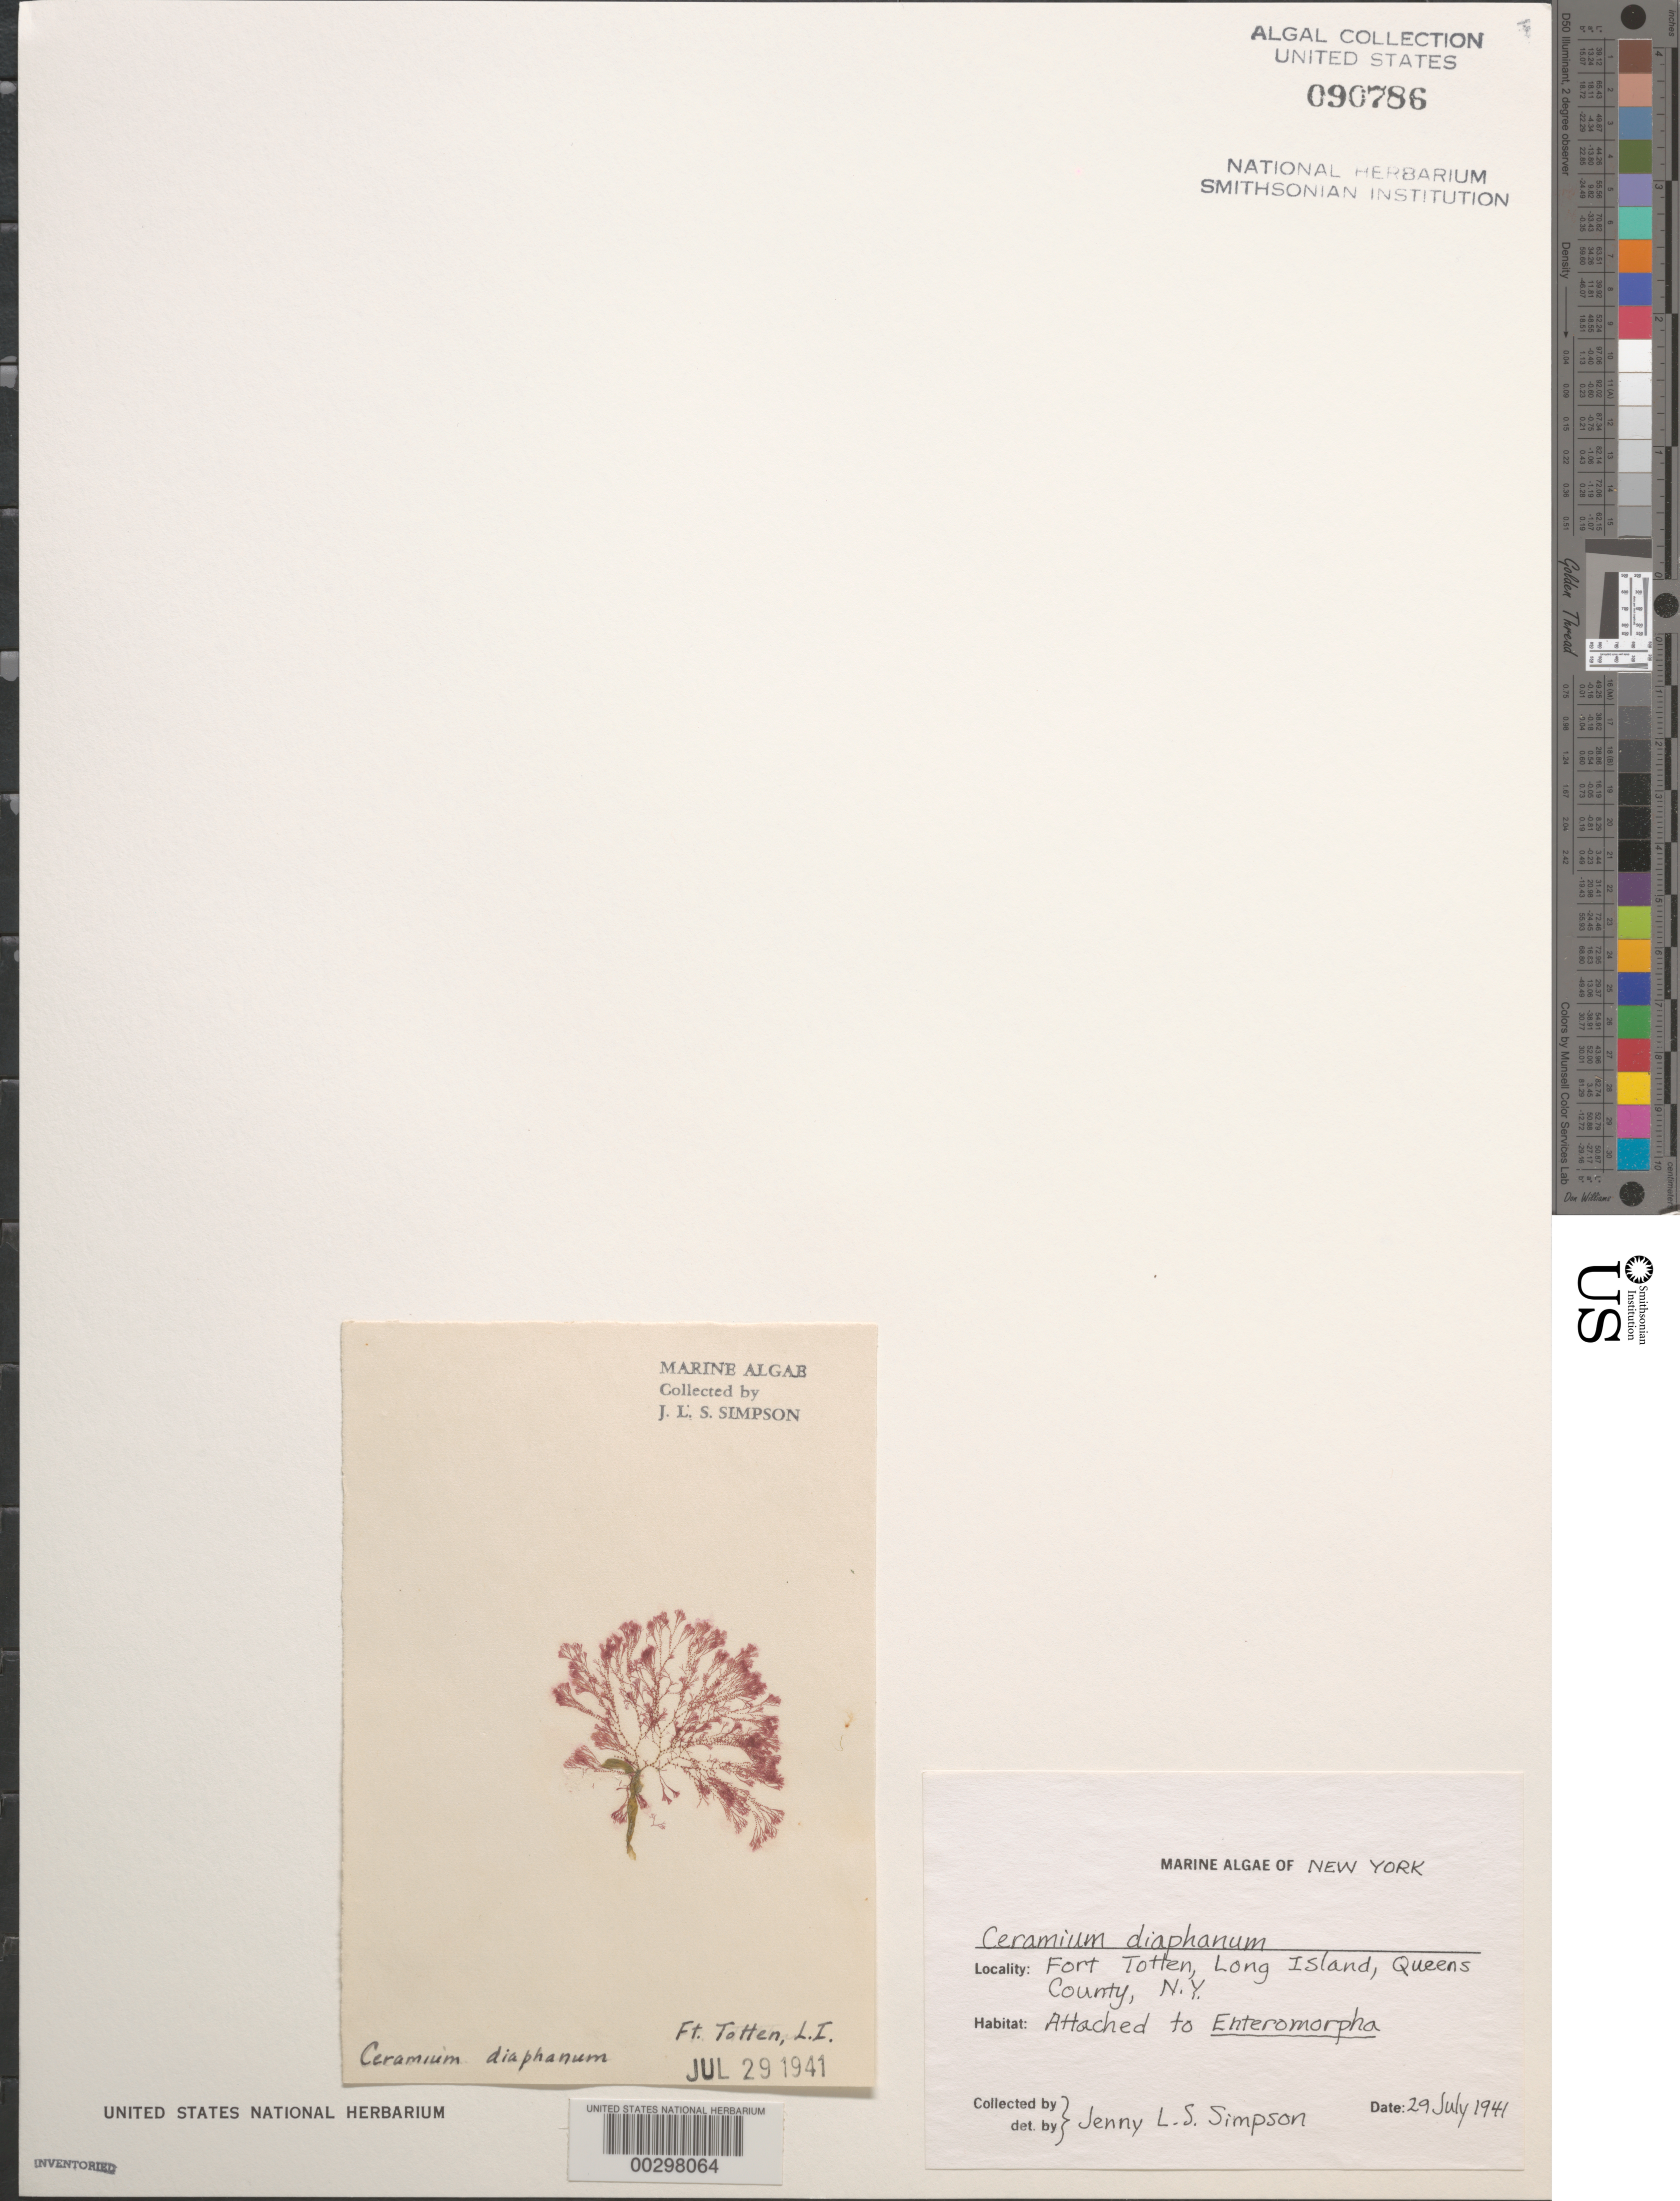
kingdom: Plantae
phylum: Rhodophyta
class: Florideophyceae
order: Ceramiales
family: Ceramiaceae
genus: Ceramium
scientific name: Ceramium diaphanum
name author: (Lightf.) Roth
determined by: Simpson, J. L. S.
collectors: J. Simpson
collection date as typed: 29 Jul 1941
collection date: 1941-07-29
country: United States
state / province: New York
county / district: Queens County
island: Long Island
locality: Fort Totten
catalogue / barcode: US 90786